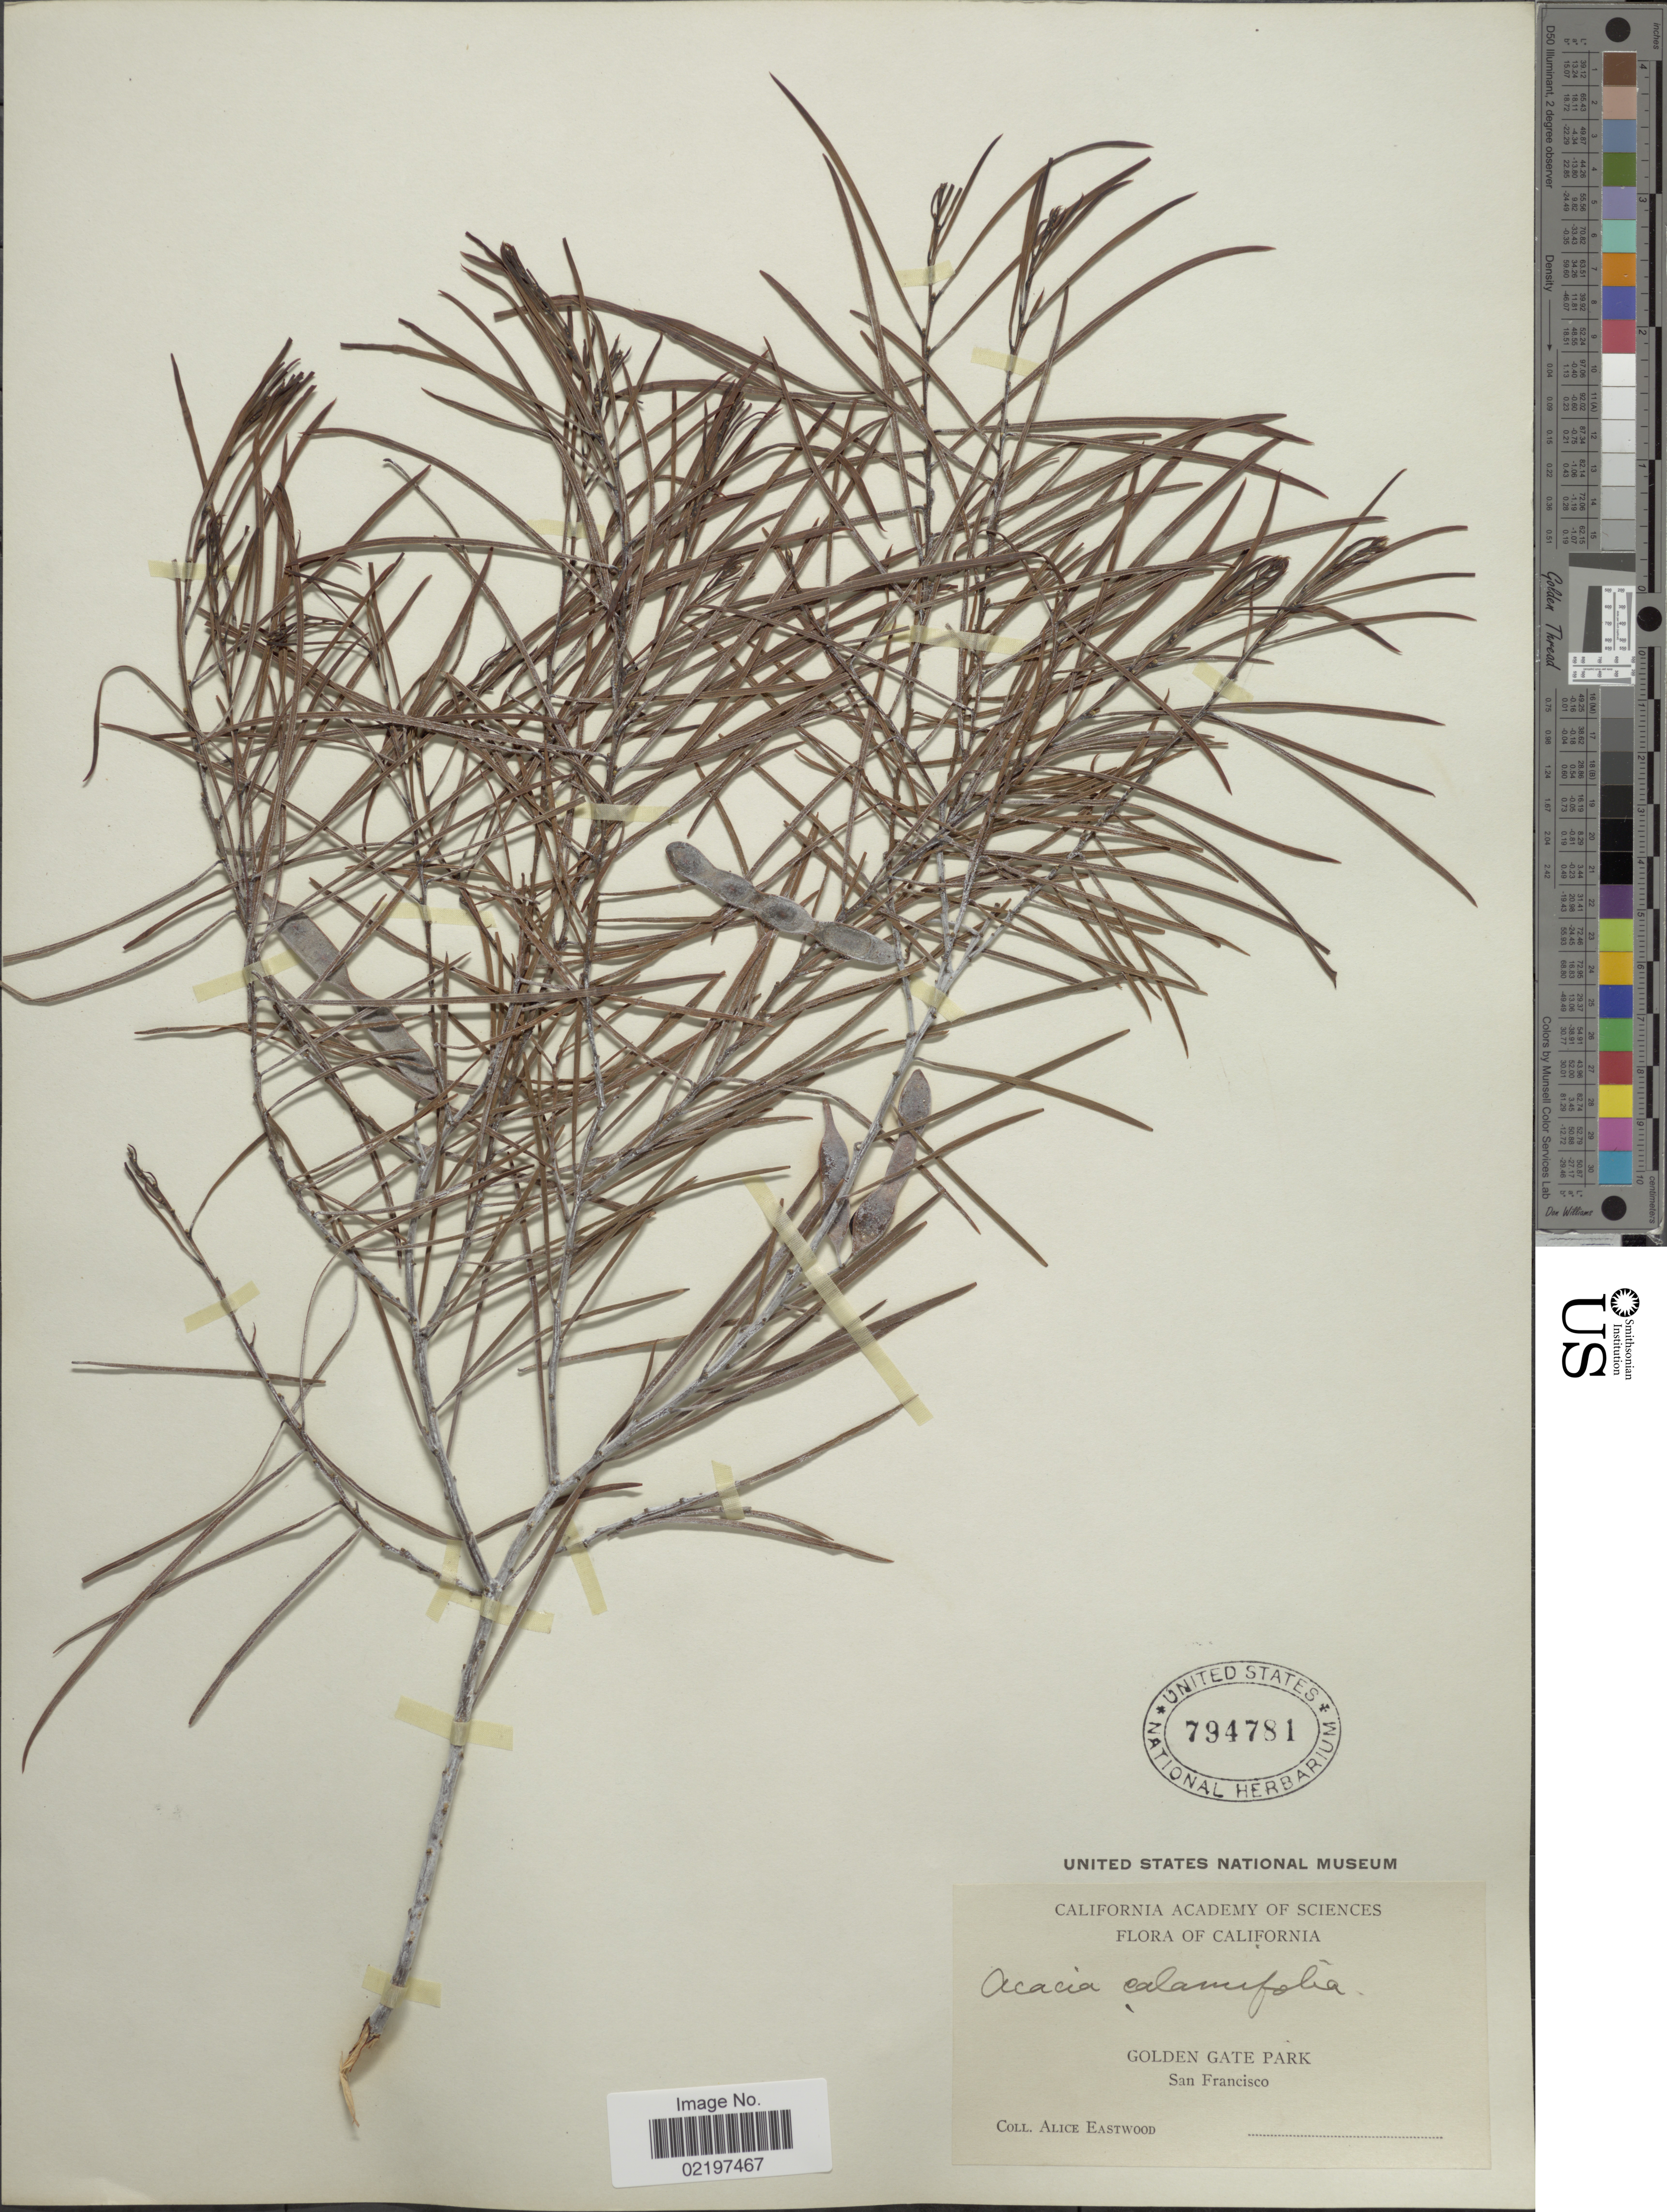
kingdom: Plantae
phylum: Tracheophyta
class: Magnoliopsida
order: Fabales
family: Fabaceae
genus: Acacia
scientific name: Acacia calamifolia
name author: Lindl.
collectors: A. Eastwood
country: United States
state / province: California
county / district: San Francisco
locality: Golden Gate Park, San Francisco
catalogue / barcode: US 794781